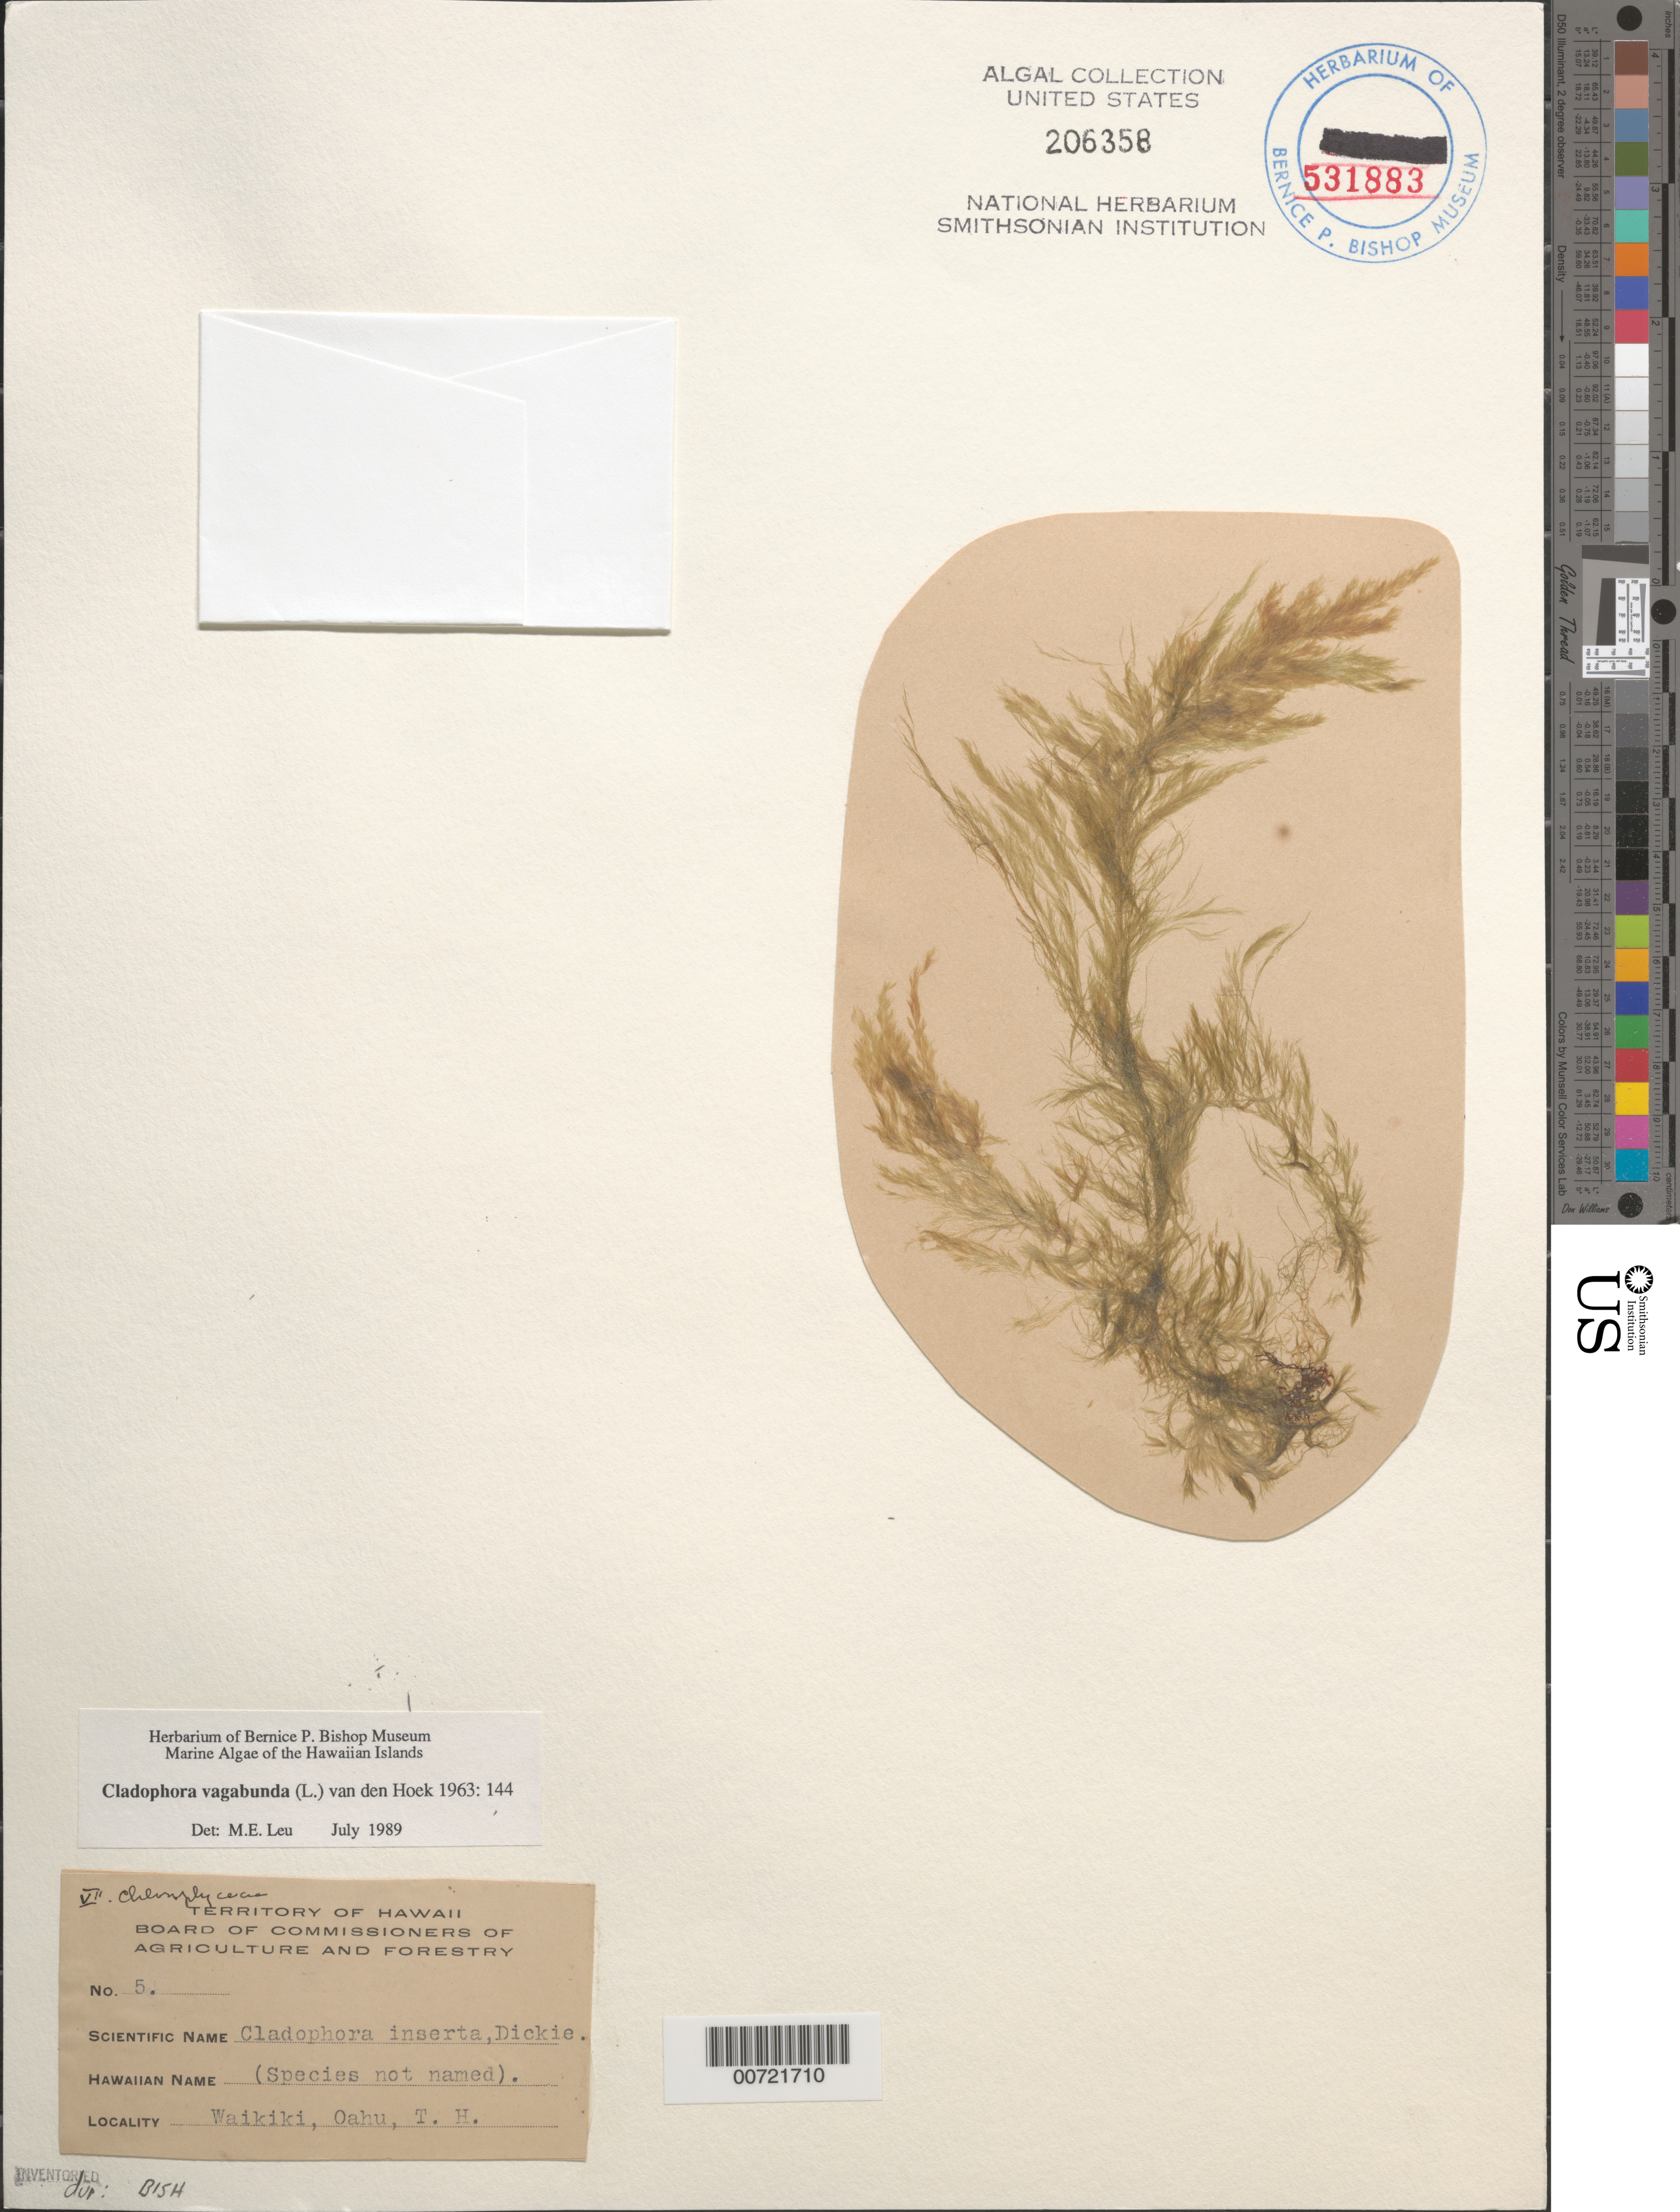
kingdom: Plantae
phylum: Chlorophyta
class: Ulvophyceae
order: Cladophorales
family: Cladophoraceae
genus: Cladophora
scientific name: Cladophora vagabunda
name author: (L.) C. Hoek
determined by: Leu, M. E.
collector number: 5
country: United States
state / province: Hawaii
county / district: Honolulu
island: Oahu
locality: Waikiki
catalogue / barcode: US 206358